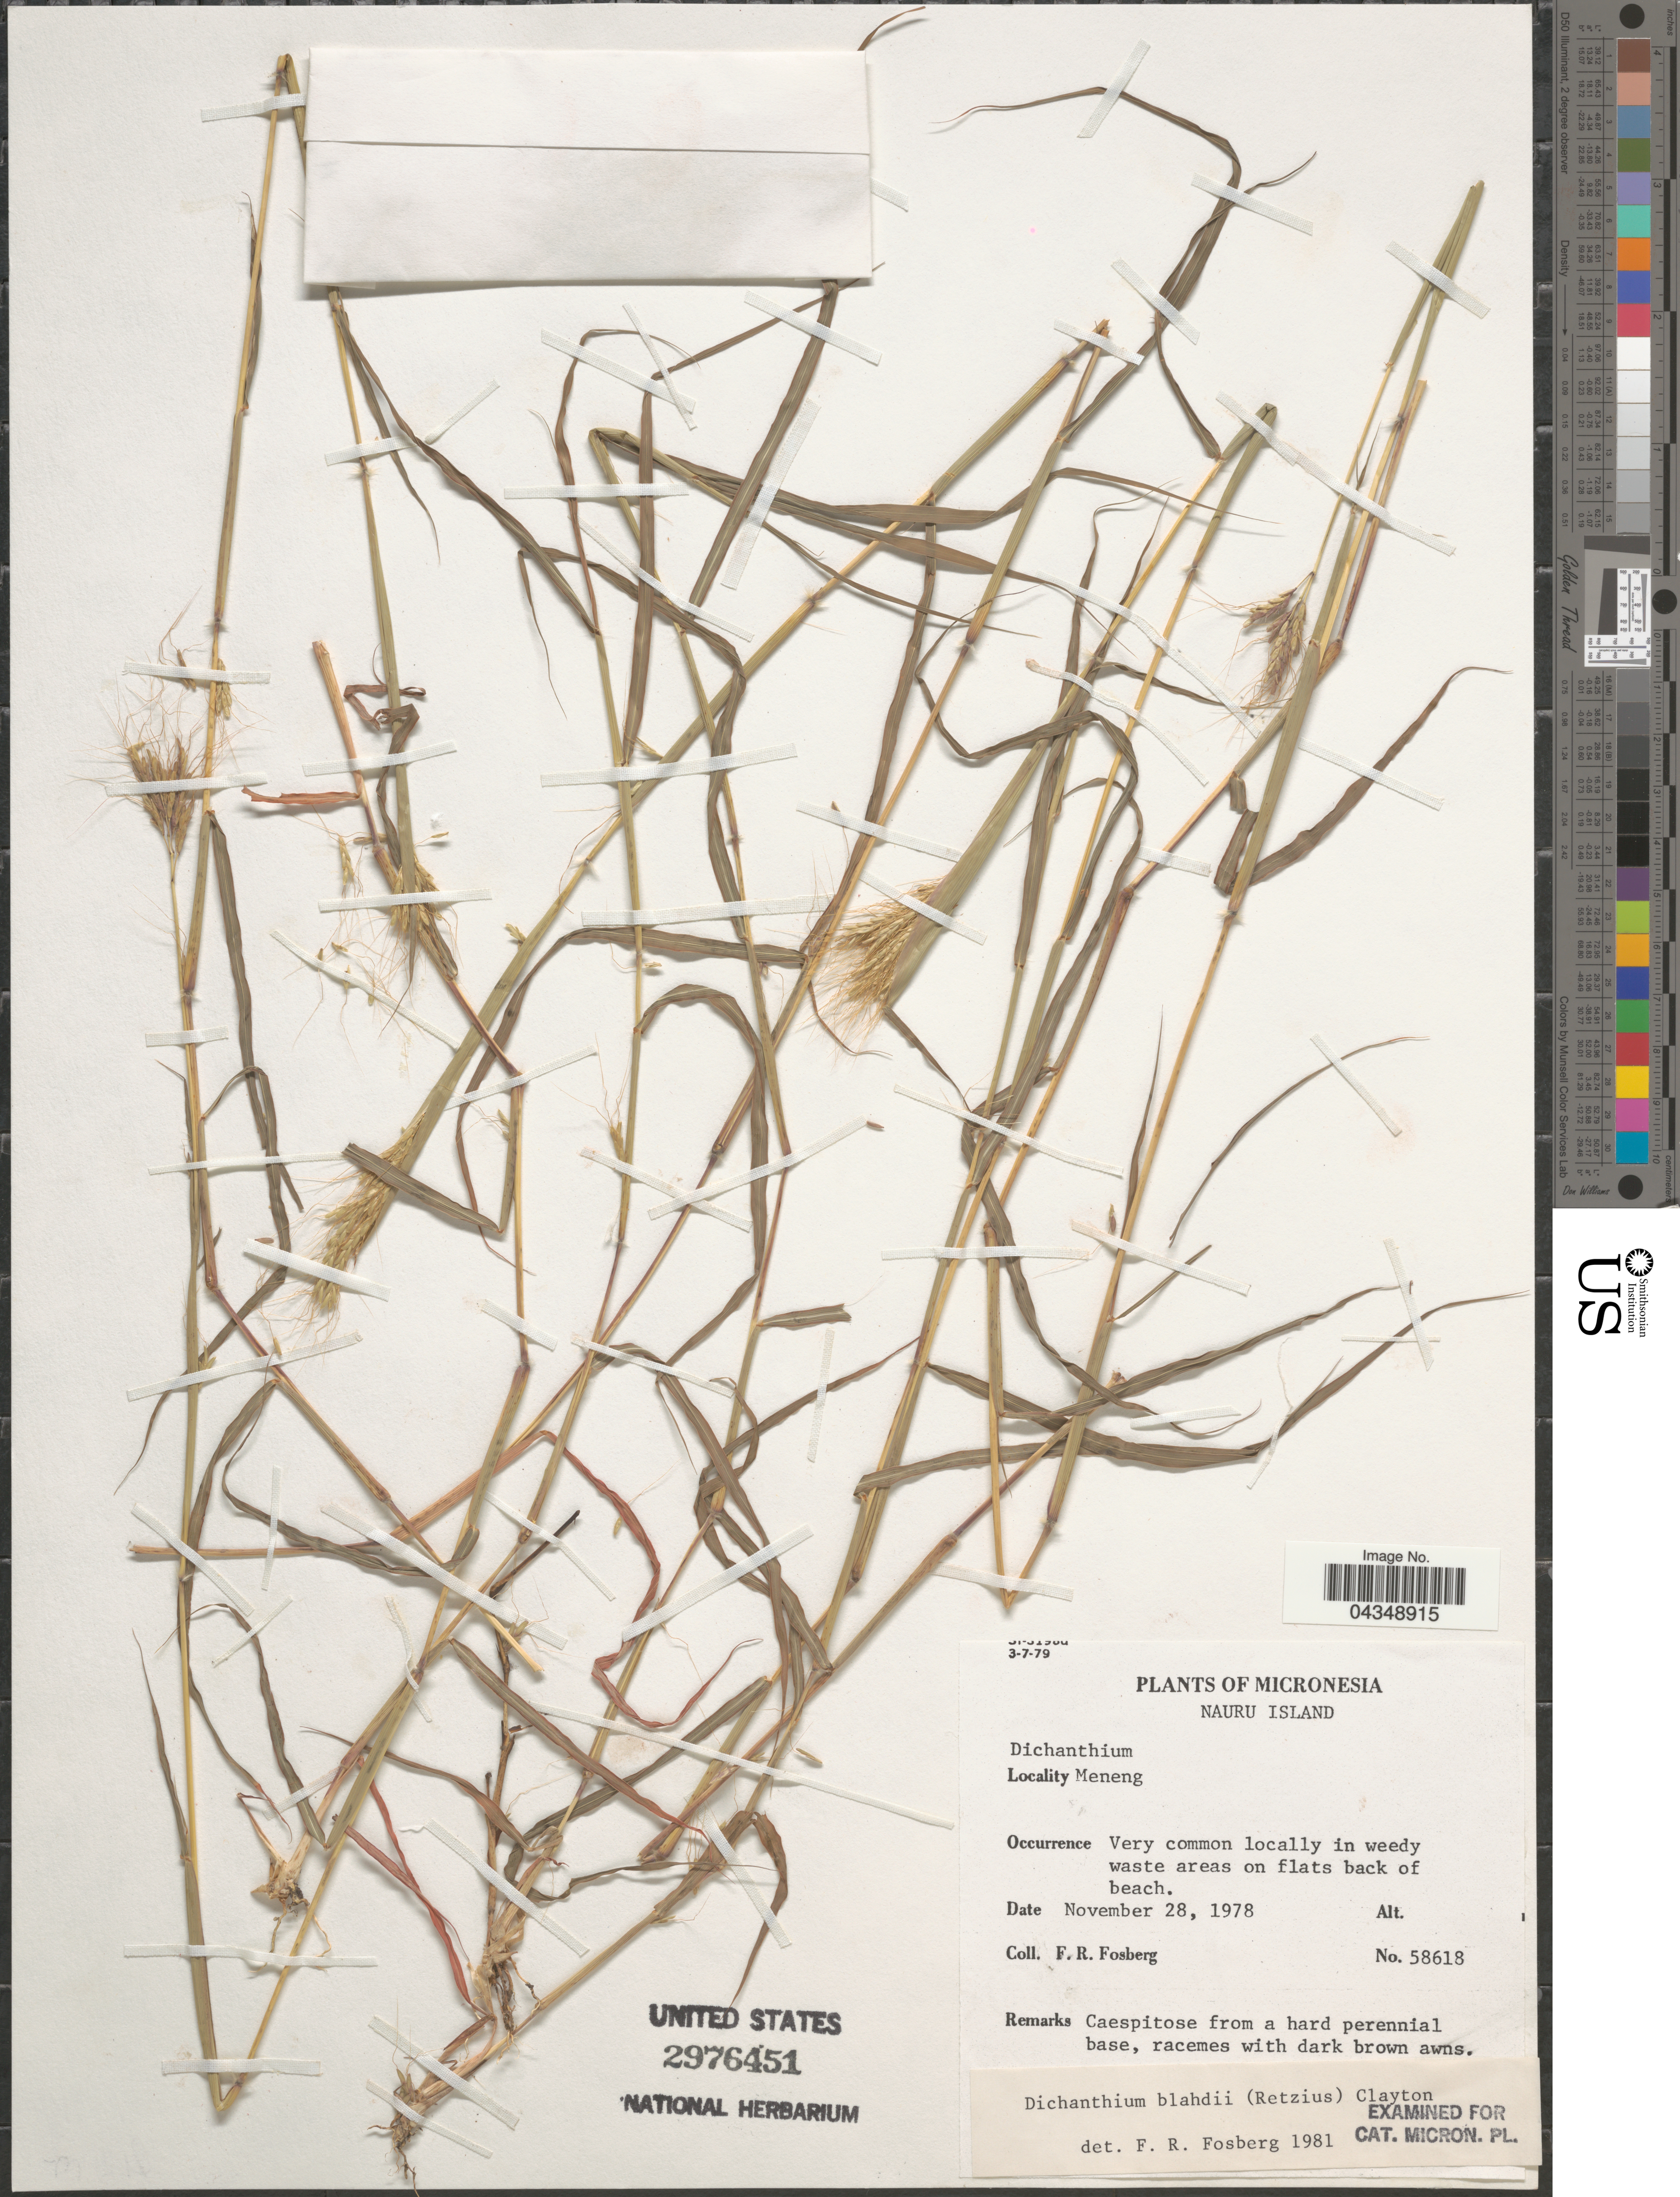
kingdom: Plantae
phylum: Tracheophyta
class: Liliopsida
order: Poales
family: Poaceae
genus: Bothriochloa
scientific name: Bothriochloa bladhii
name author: (Retz.) S.T. Blake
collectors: F. R. Fosberg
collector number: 58618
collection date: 1978-11-28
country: Micronesia, Federated States of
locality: Micronesia. Nauru Island. Meneng.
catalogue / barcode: US 2976451